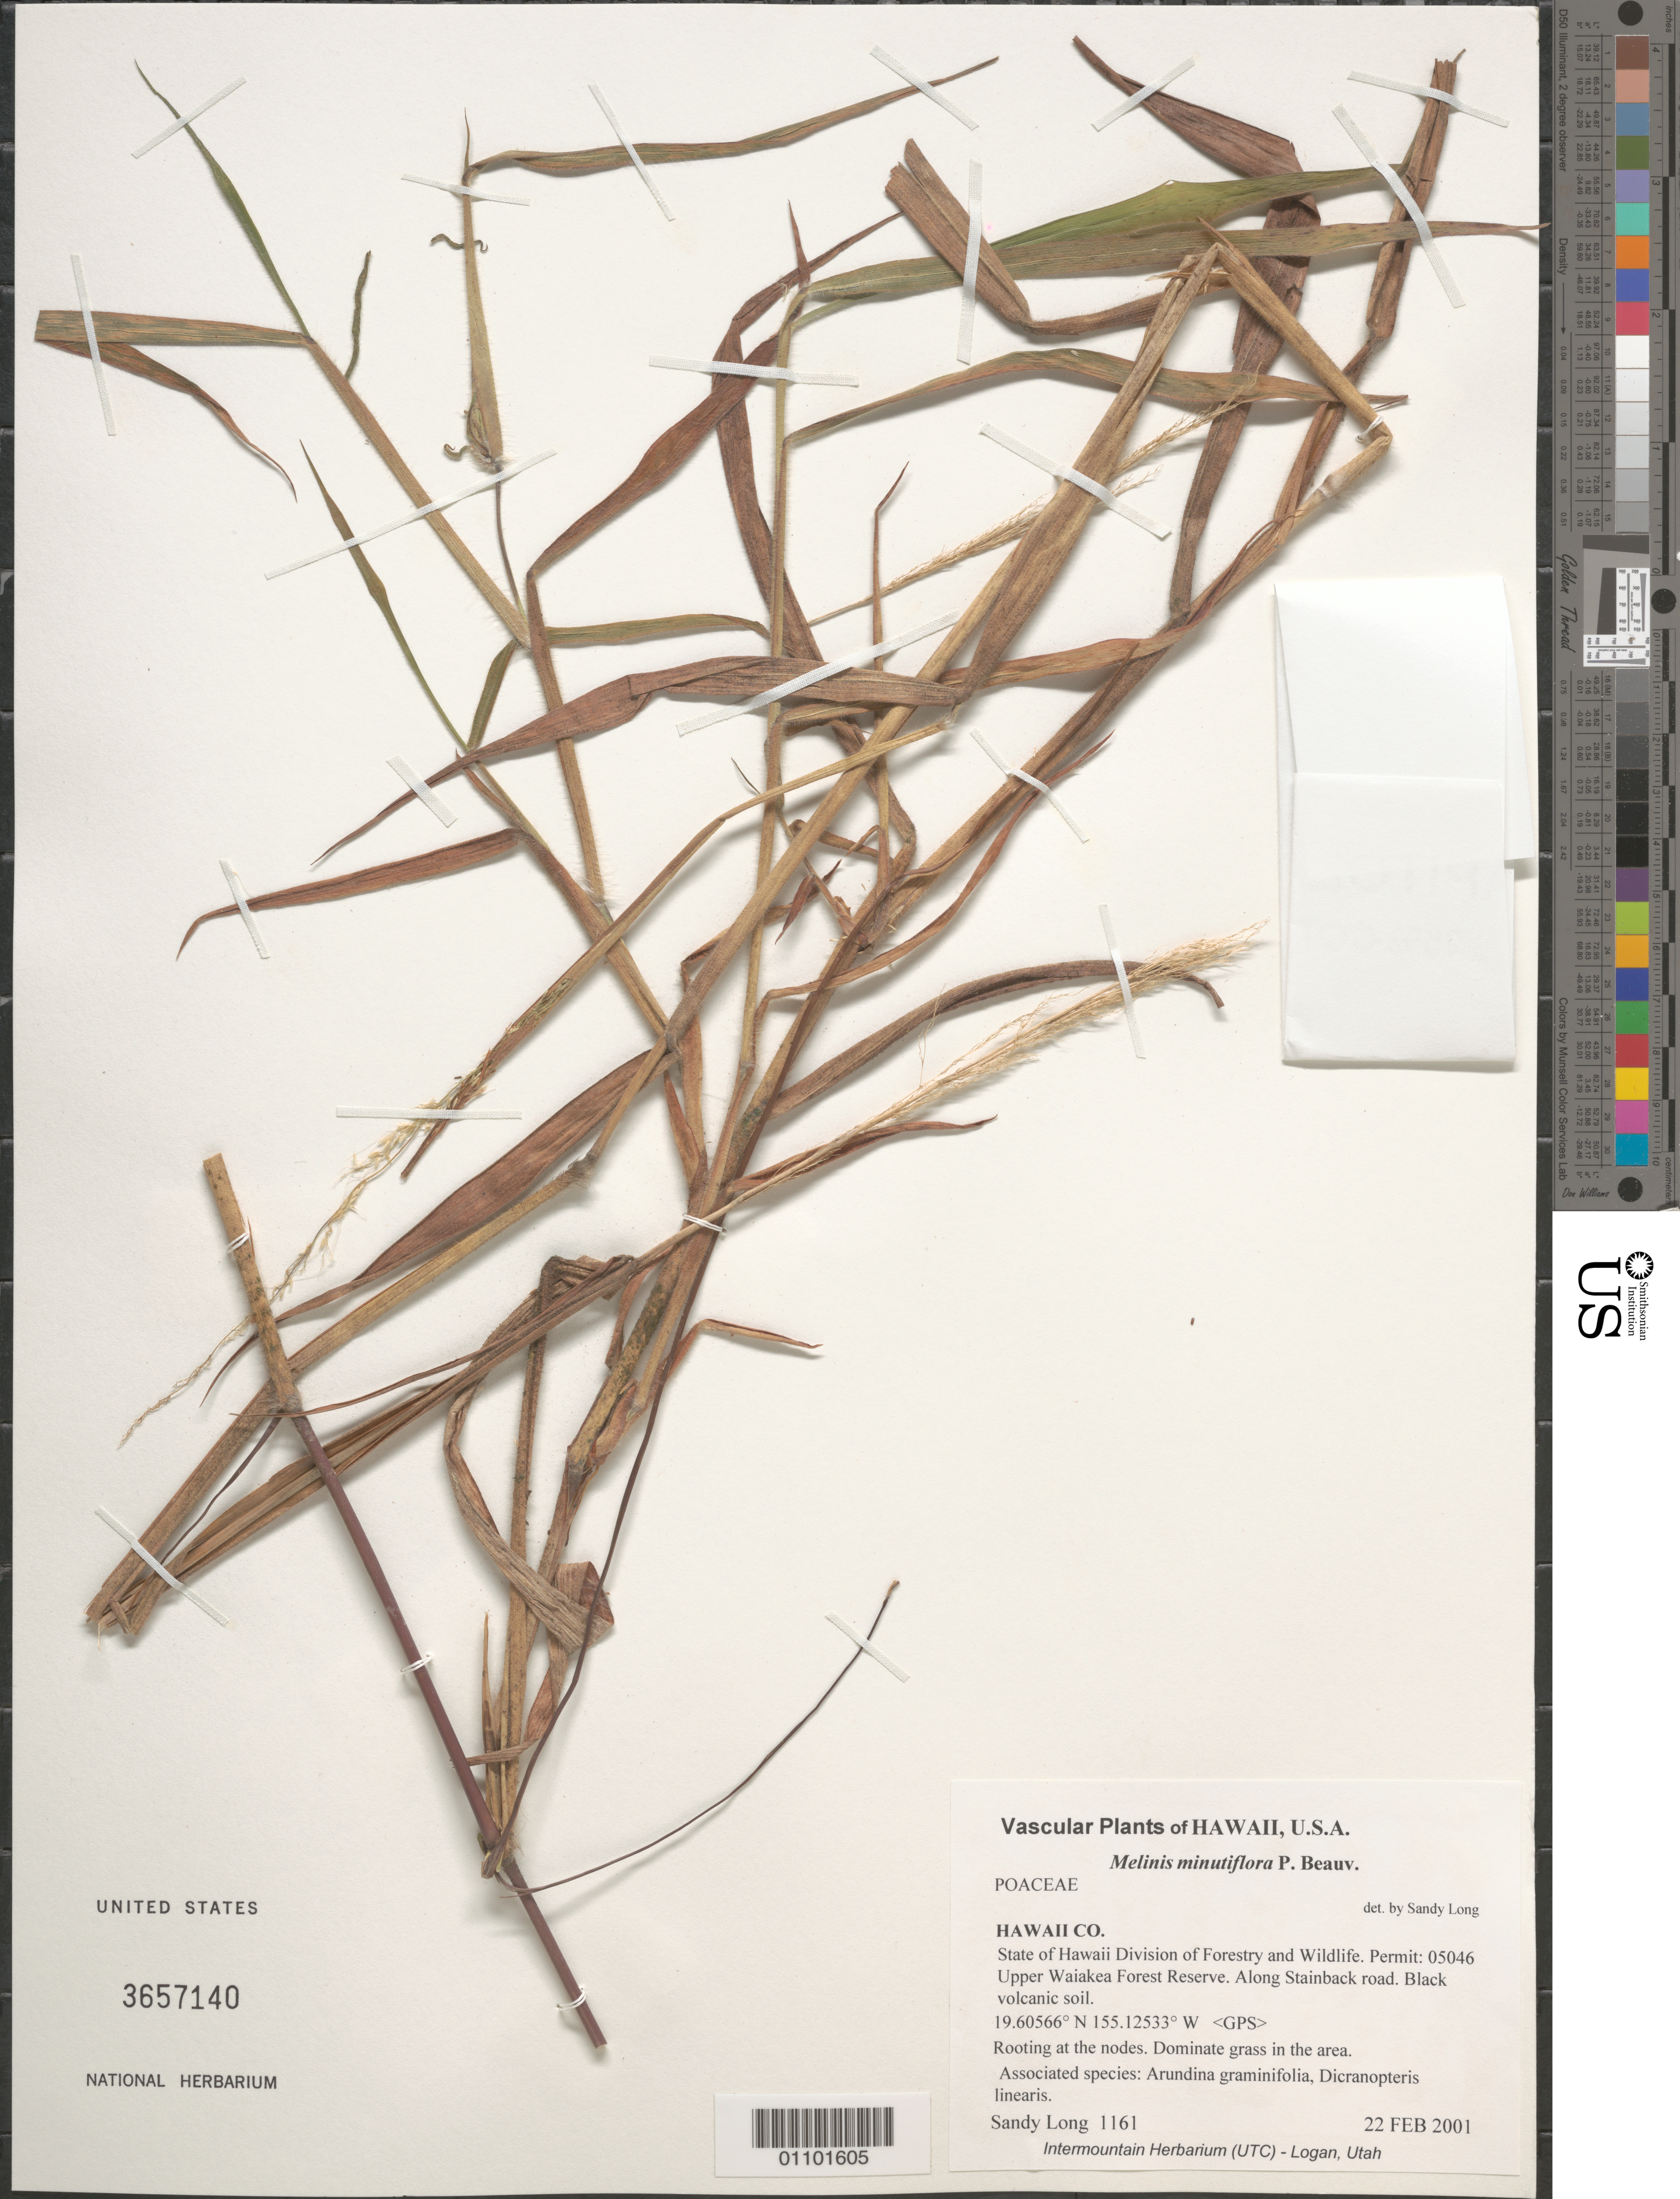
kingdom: Plantae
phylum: Tracheophyta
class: Liliopsida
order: Poales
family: Poaceae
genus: Melinis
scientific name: Melinis minutiflora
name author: P. Beauv.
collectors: S. Long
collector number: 1161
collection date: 2001-02-22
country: United States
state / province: Hawaii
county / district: Hawaii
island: Hawaii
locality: Upper Waiakea Forest Reserve, along Stainback Road.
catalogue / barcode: US 3657140